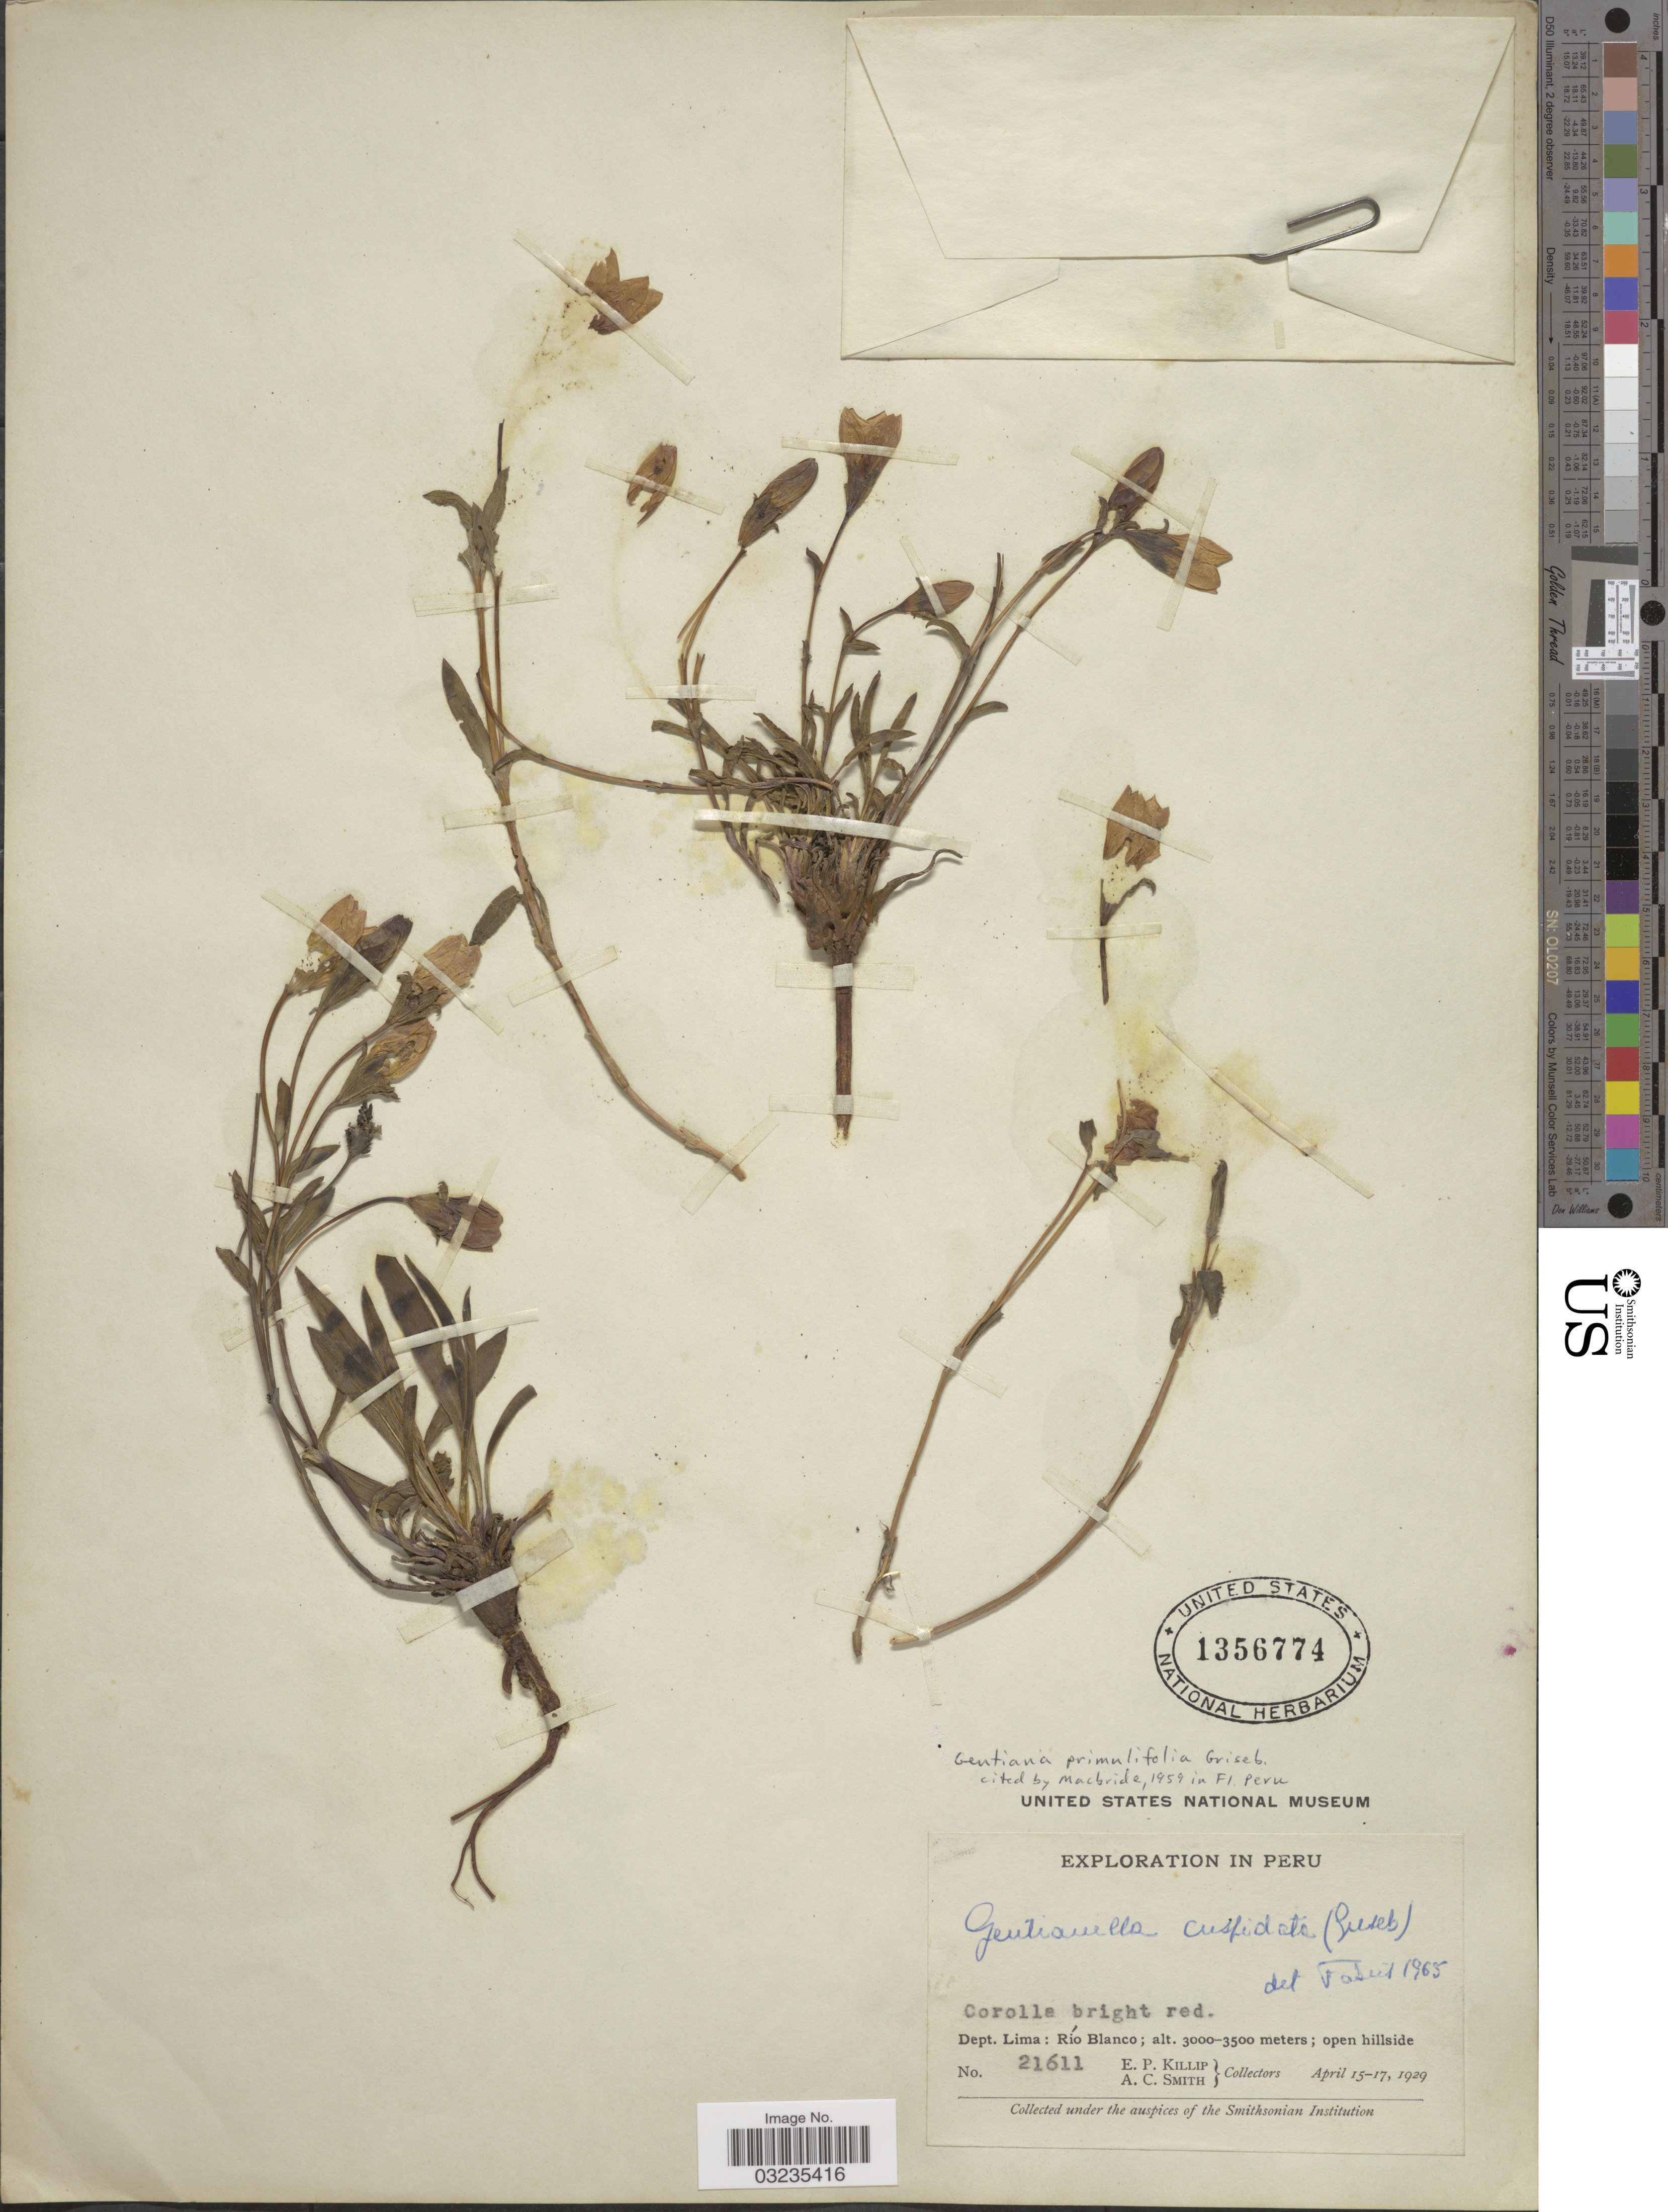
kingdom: Plantae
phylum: Tracheophyta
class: Magnoliopsida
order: Gentianales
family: Gentianaceae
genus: Gentiana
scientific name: Gentiana cuspidata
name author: Griseb.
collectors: E. P. Killip & A. C. Smith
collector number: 21611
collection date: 1929-04-15/1929-04-17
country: Peru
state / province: Lima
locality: Dept. Lima: Río Blanco.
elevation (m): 3000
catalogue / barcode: US 1356774